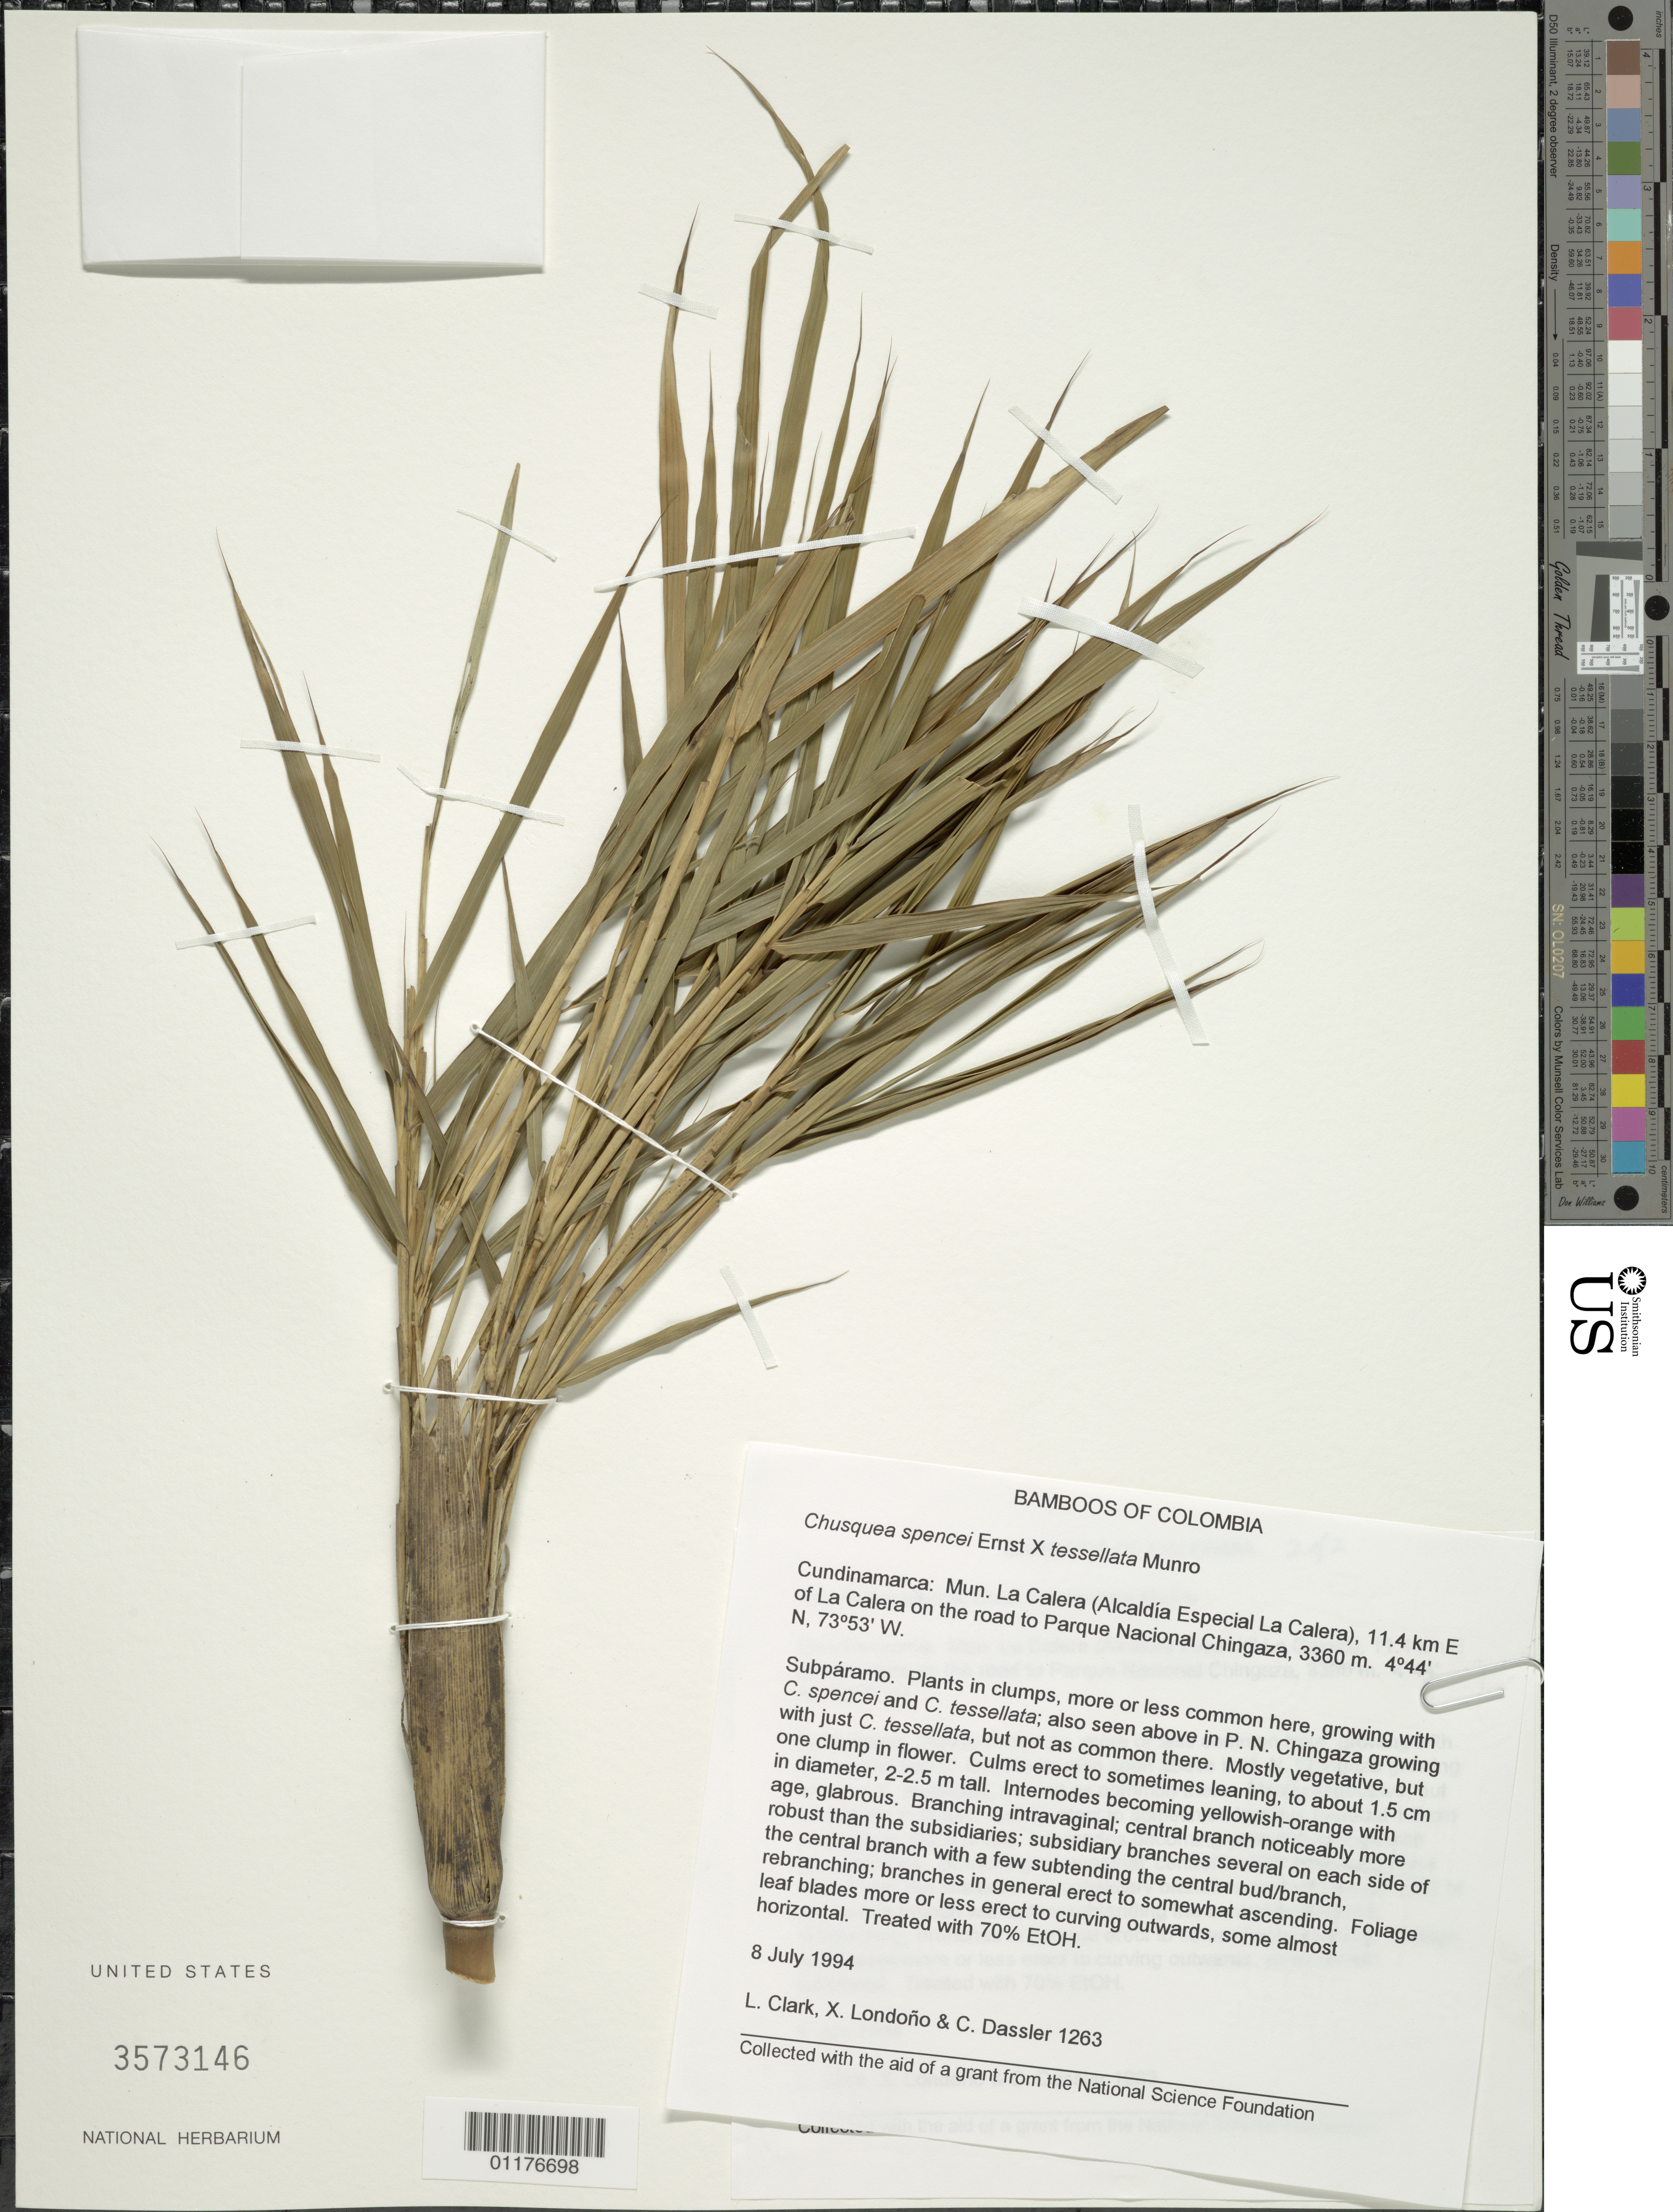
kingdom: Plantae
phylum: Tracheophyta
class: Liliopsida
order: Poales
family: Poaceae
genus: Chusquea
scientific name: Chusquea spencei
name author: Ernst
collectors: L. G. Clark, X. Londoño & C. Dassler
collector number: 1263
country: Colombia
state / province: Cundinamarca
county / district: La Calera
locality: Alcaldia Especial La Calera, E of La Calera on the road to Parque Nacional Chingaza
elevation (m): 3360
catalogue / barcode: US 3573146